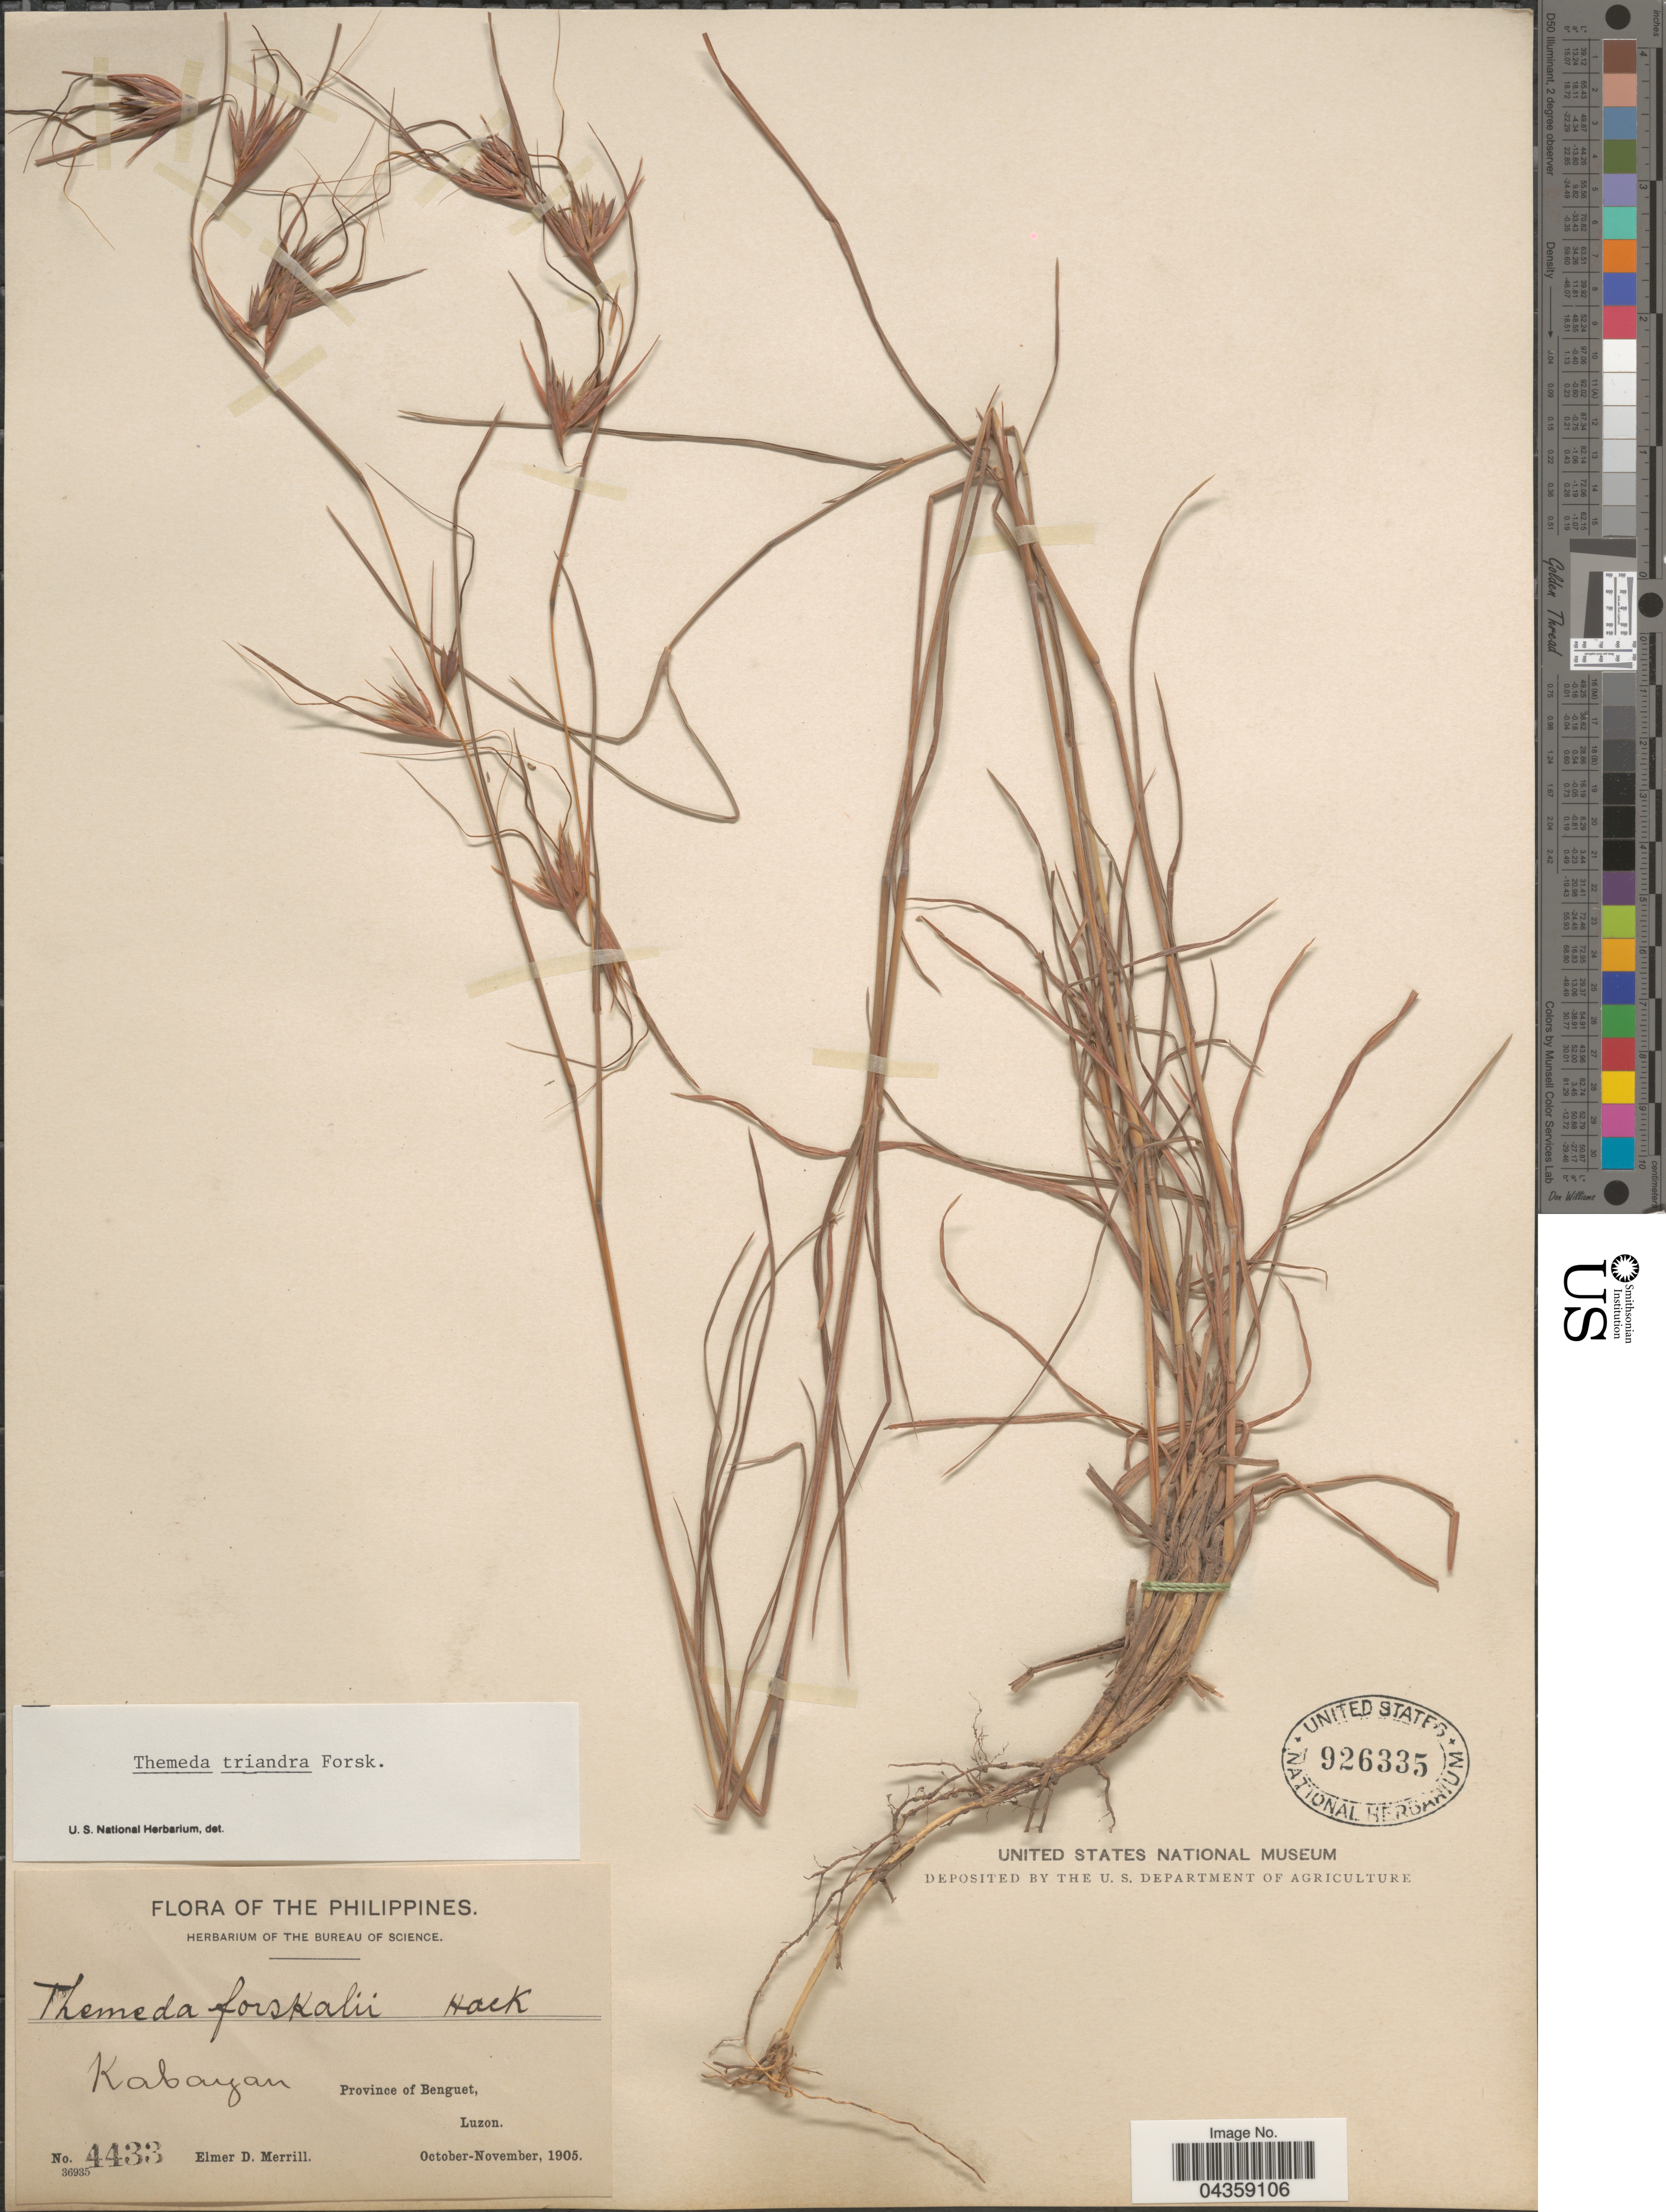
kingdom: Plantae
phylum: Tracheophyta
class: Liliopsida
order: Poales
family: Poaceae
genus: Themeda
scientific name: Themeda triandra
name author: Forssk.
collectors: E. D. Merrill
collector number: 4433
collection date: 1905-10/1905-11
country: Philippines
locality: Kabayan. Province of Benguet, Luzon.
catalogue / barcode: US 926335